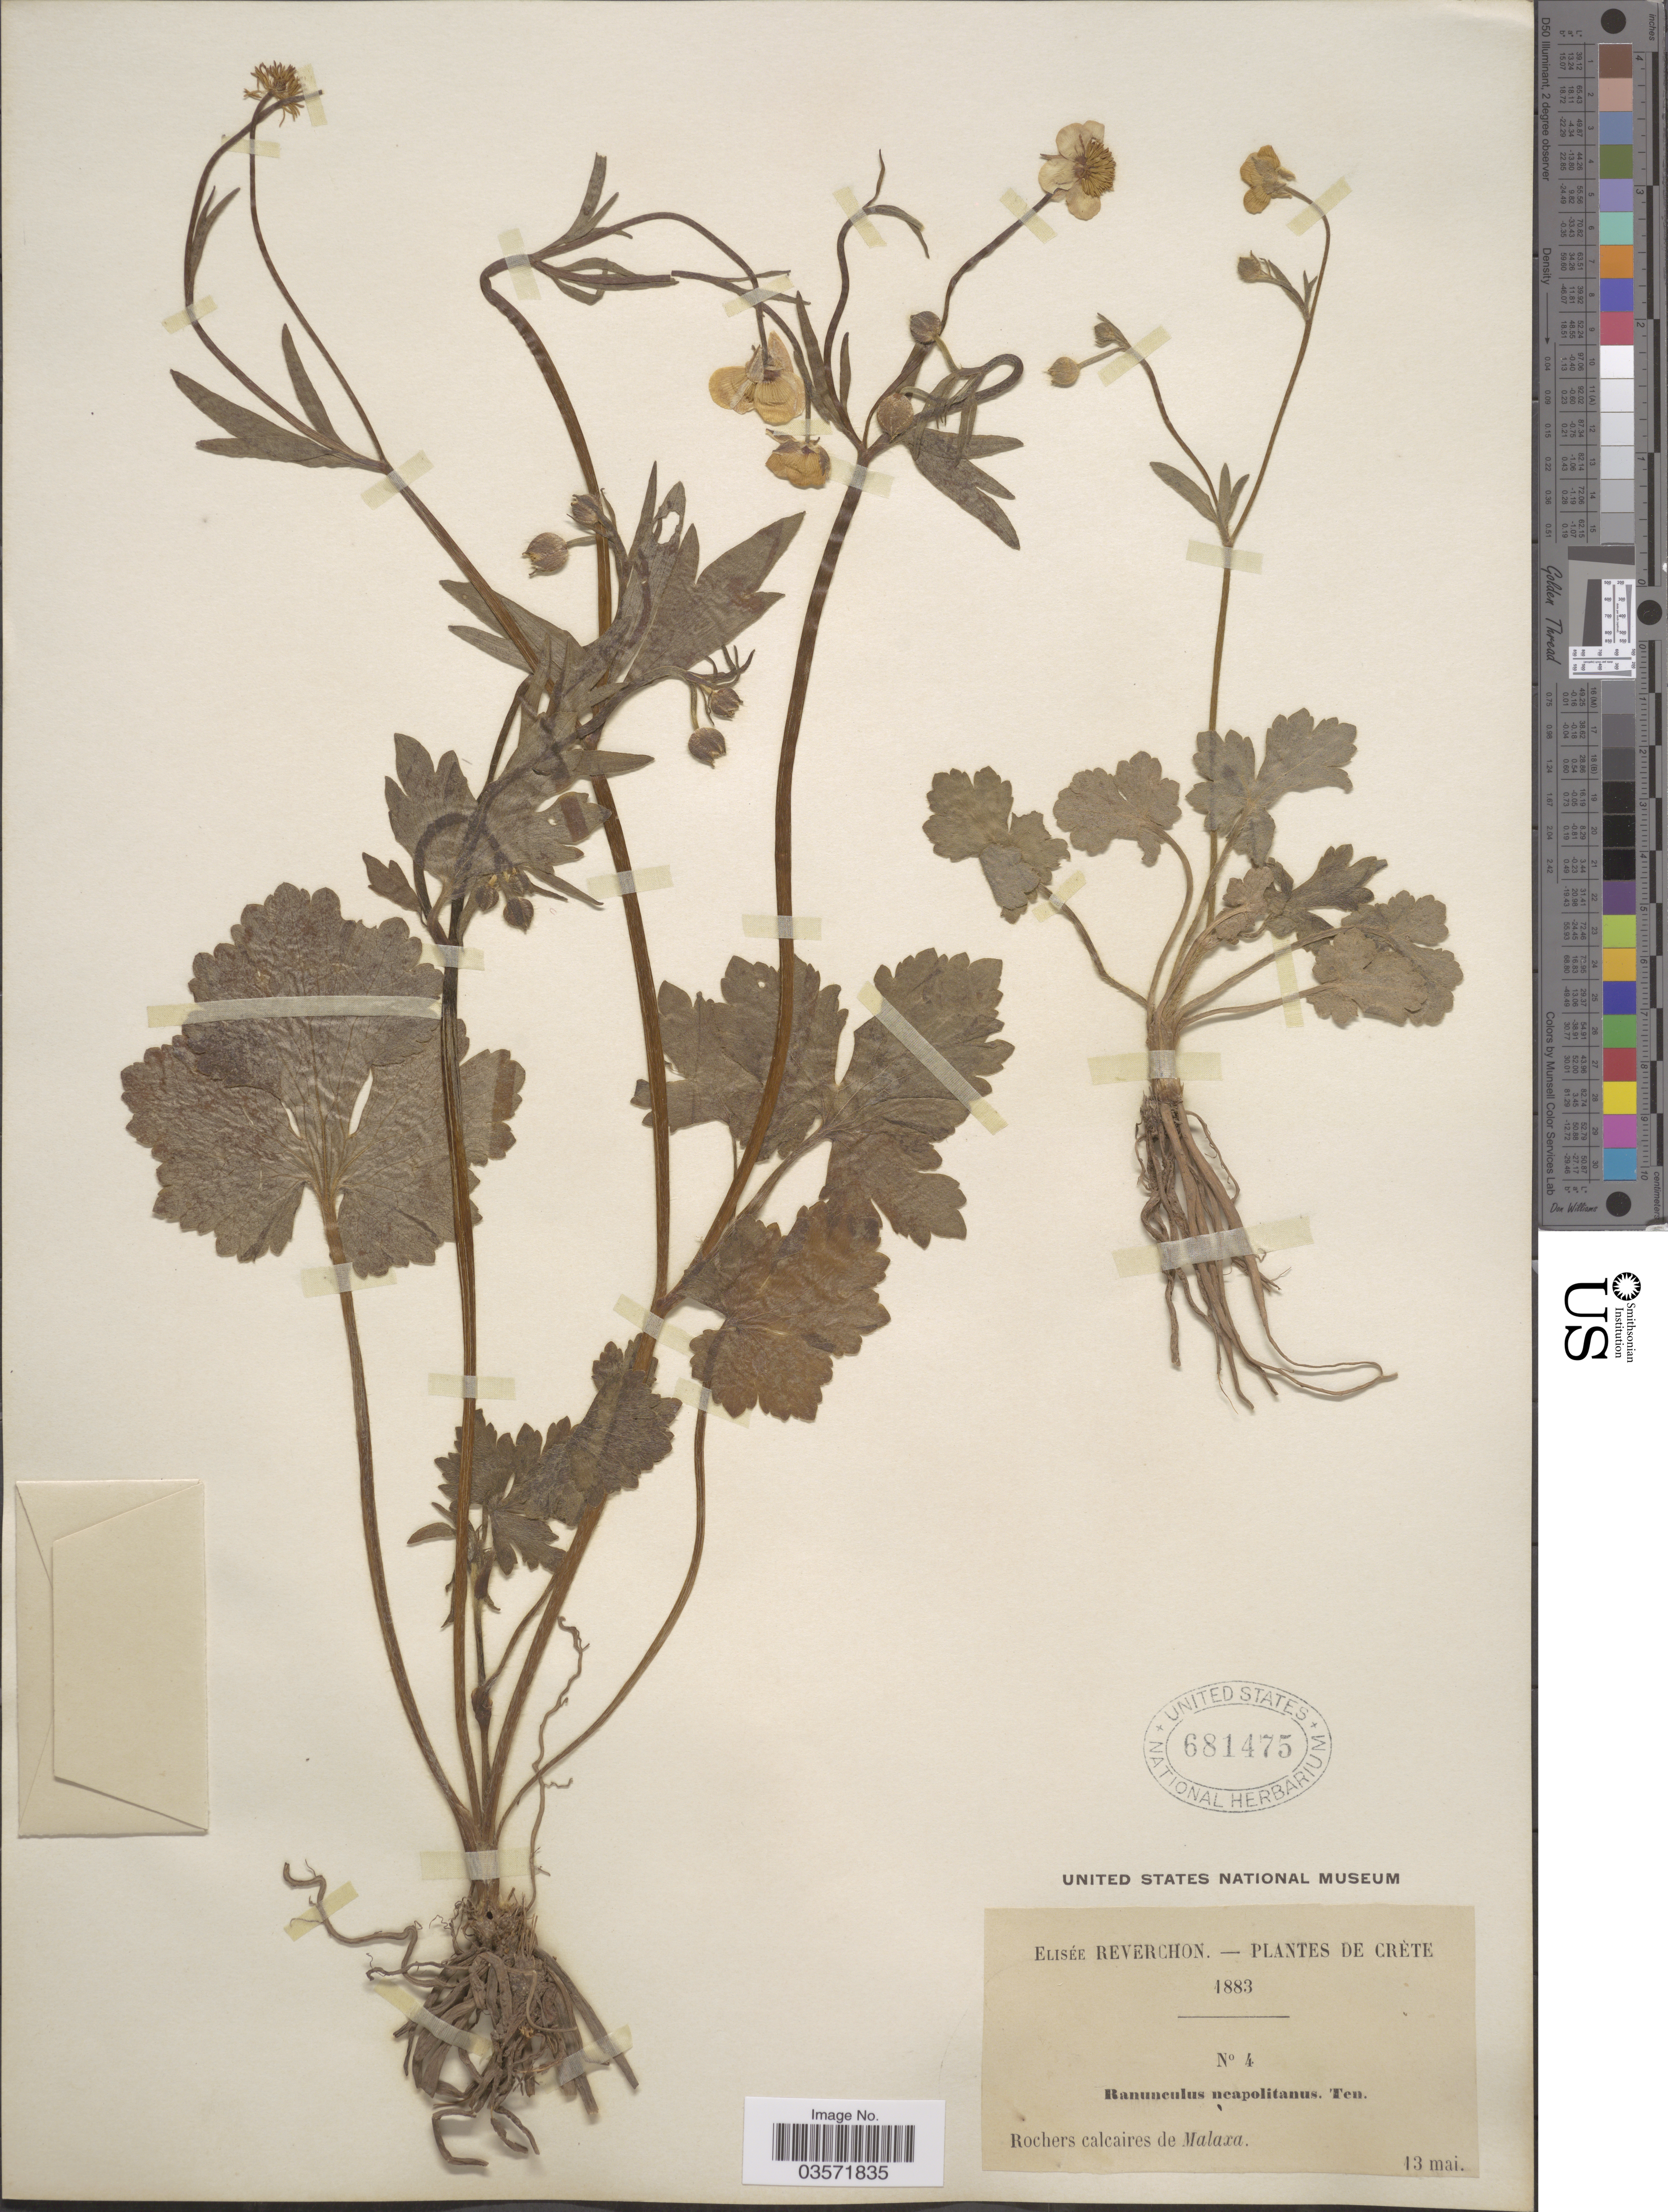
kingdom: Plantae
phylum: Tracheophyta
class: Magnoliopsida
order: Ranunculales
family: Ranunculaceae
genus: Ranunculus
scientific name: Ranunculus neapolitanus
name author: Ten.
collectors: E. Reverchon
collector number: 4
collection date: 1883-05-13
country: Greece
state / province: Crete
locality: Rochers calcaires de Malaxa.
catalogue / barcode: US 681475